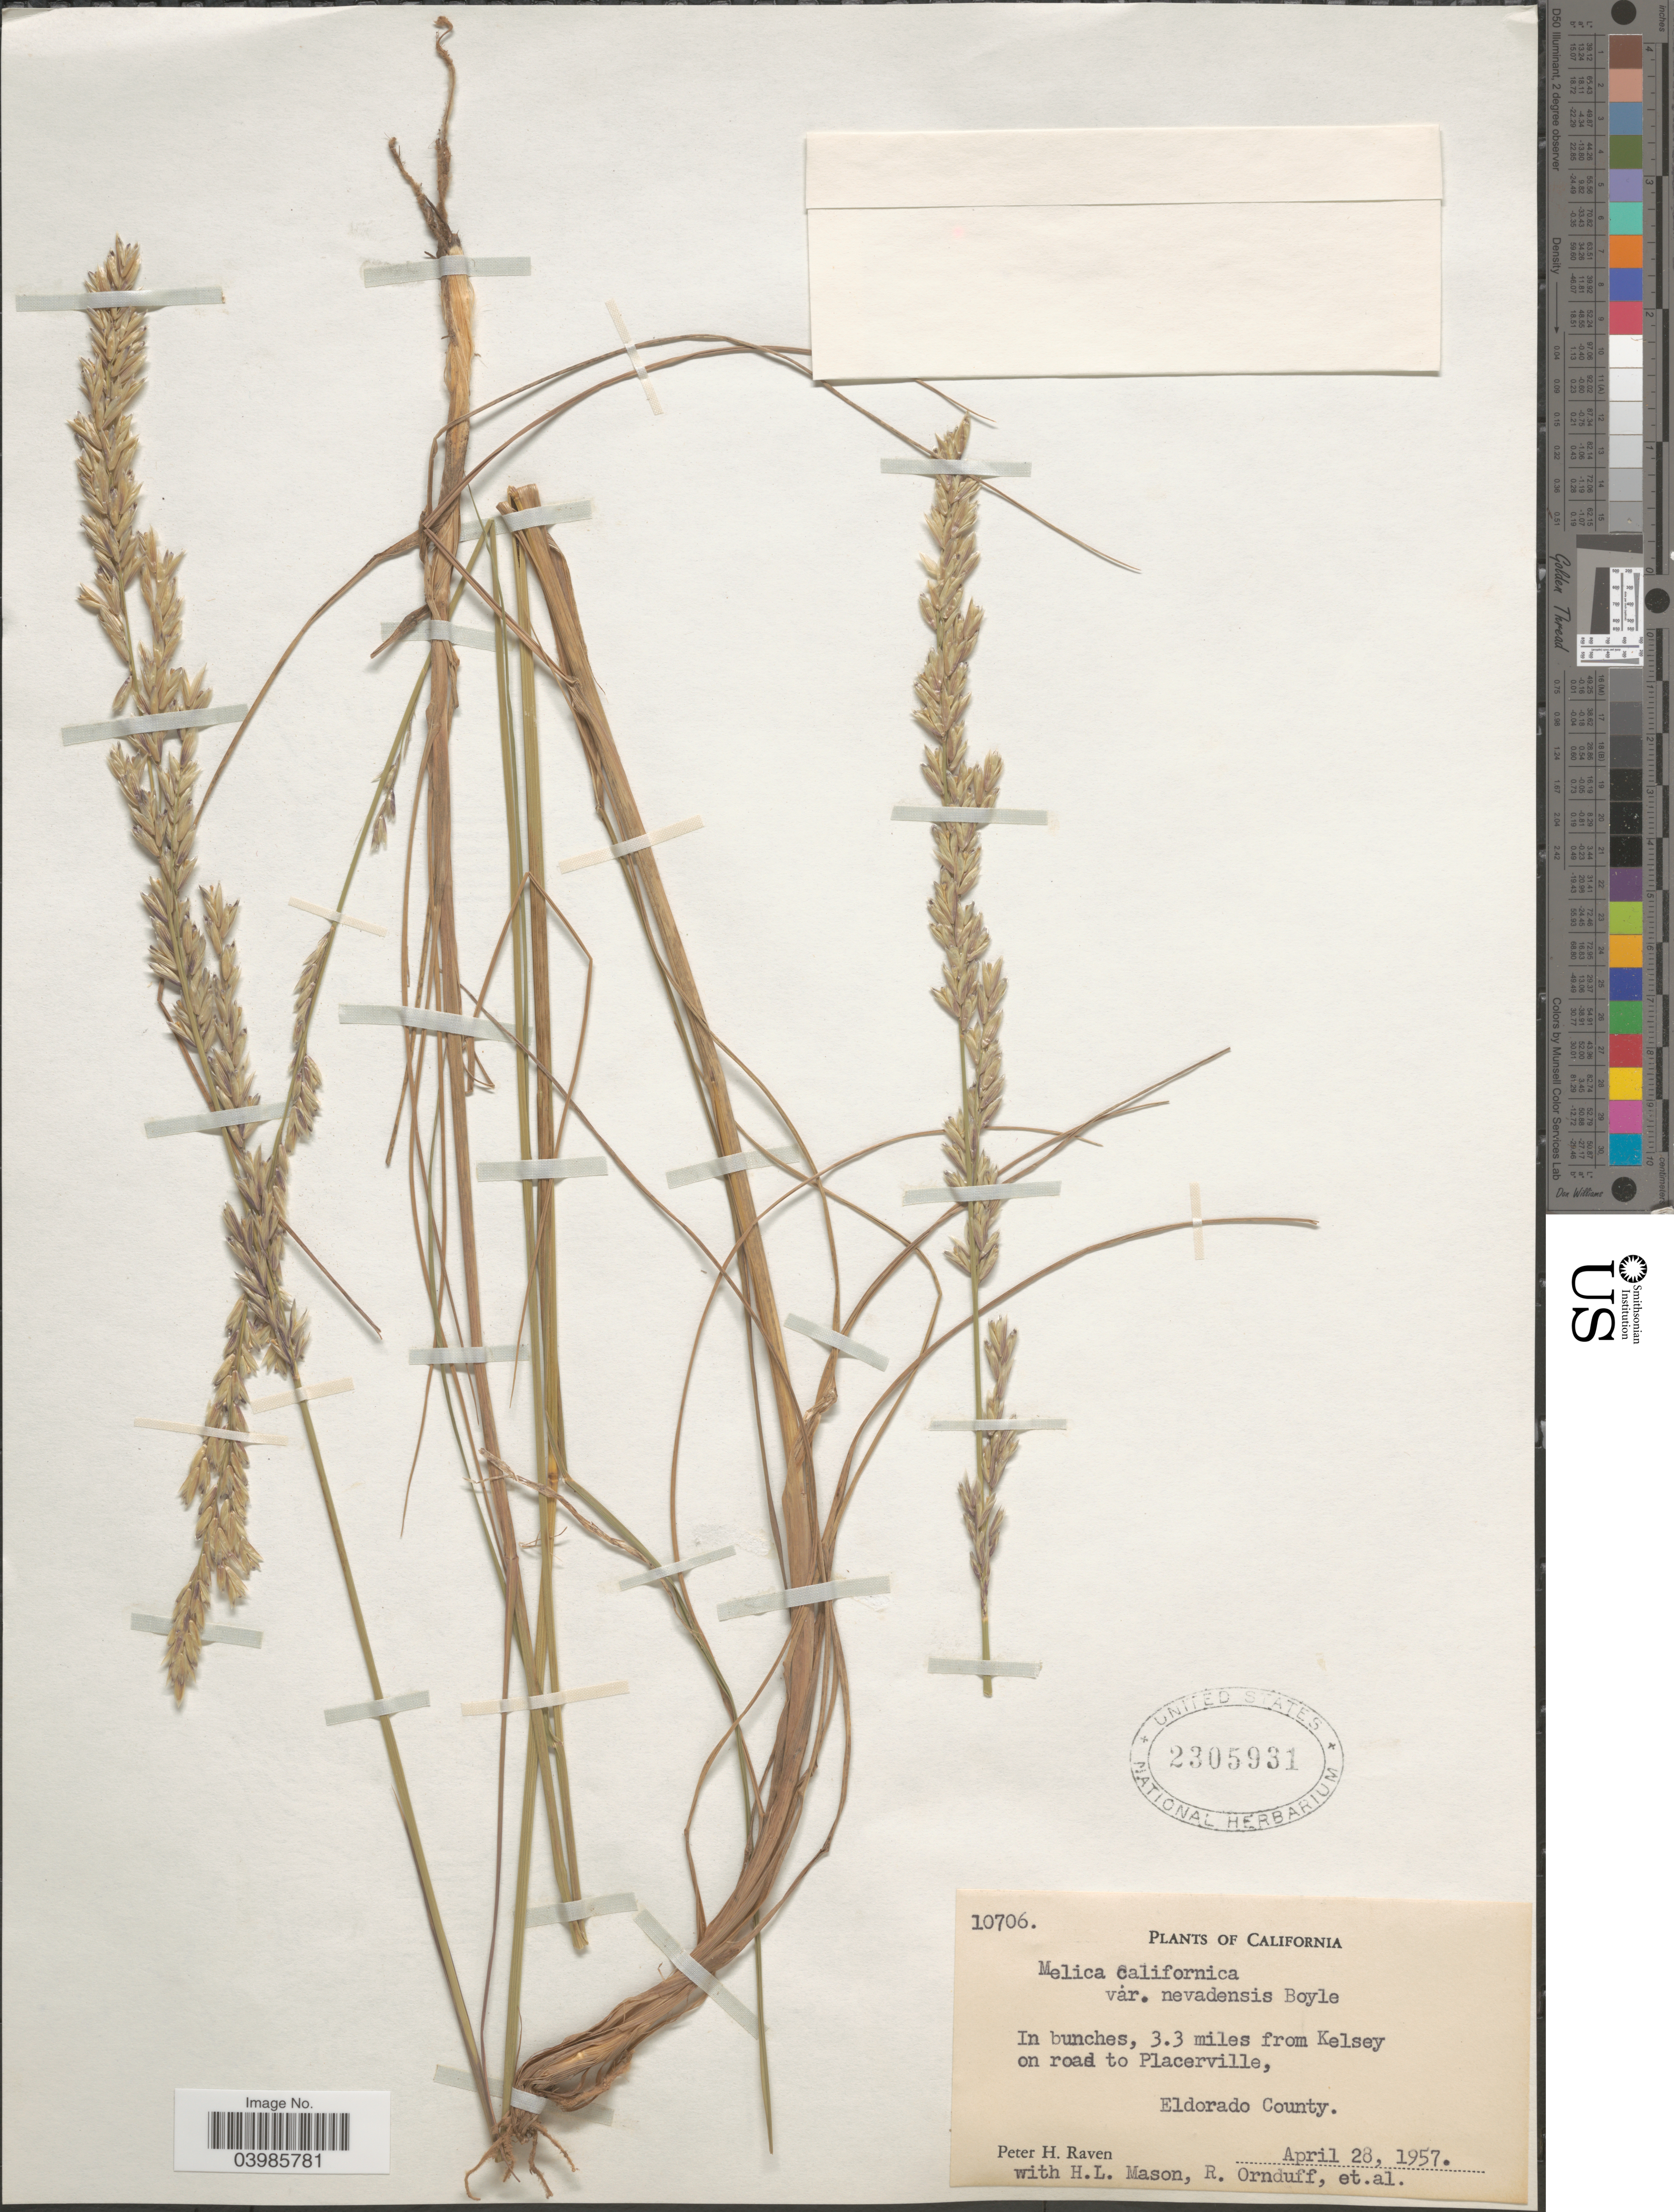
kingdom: Plantae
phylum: Tracheophyta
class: Liliopsida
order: Poales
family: Poaceae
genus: Melica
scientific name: Melica californica var. nevadensis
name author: Boyle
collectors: P. Raven, H. L. Mason, R. Ornduff & et al.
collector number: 10706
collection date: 1957-04-28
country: United States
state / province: California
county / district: El Dorado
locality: In bunches, 3.3 miles from Kelsey on road to Placerville, Eldorado County.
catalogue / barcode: US 2305931